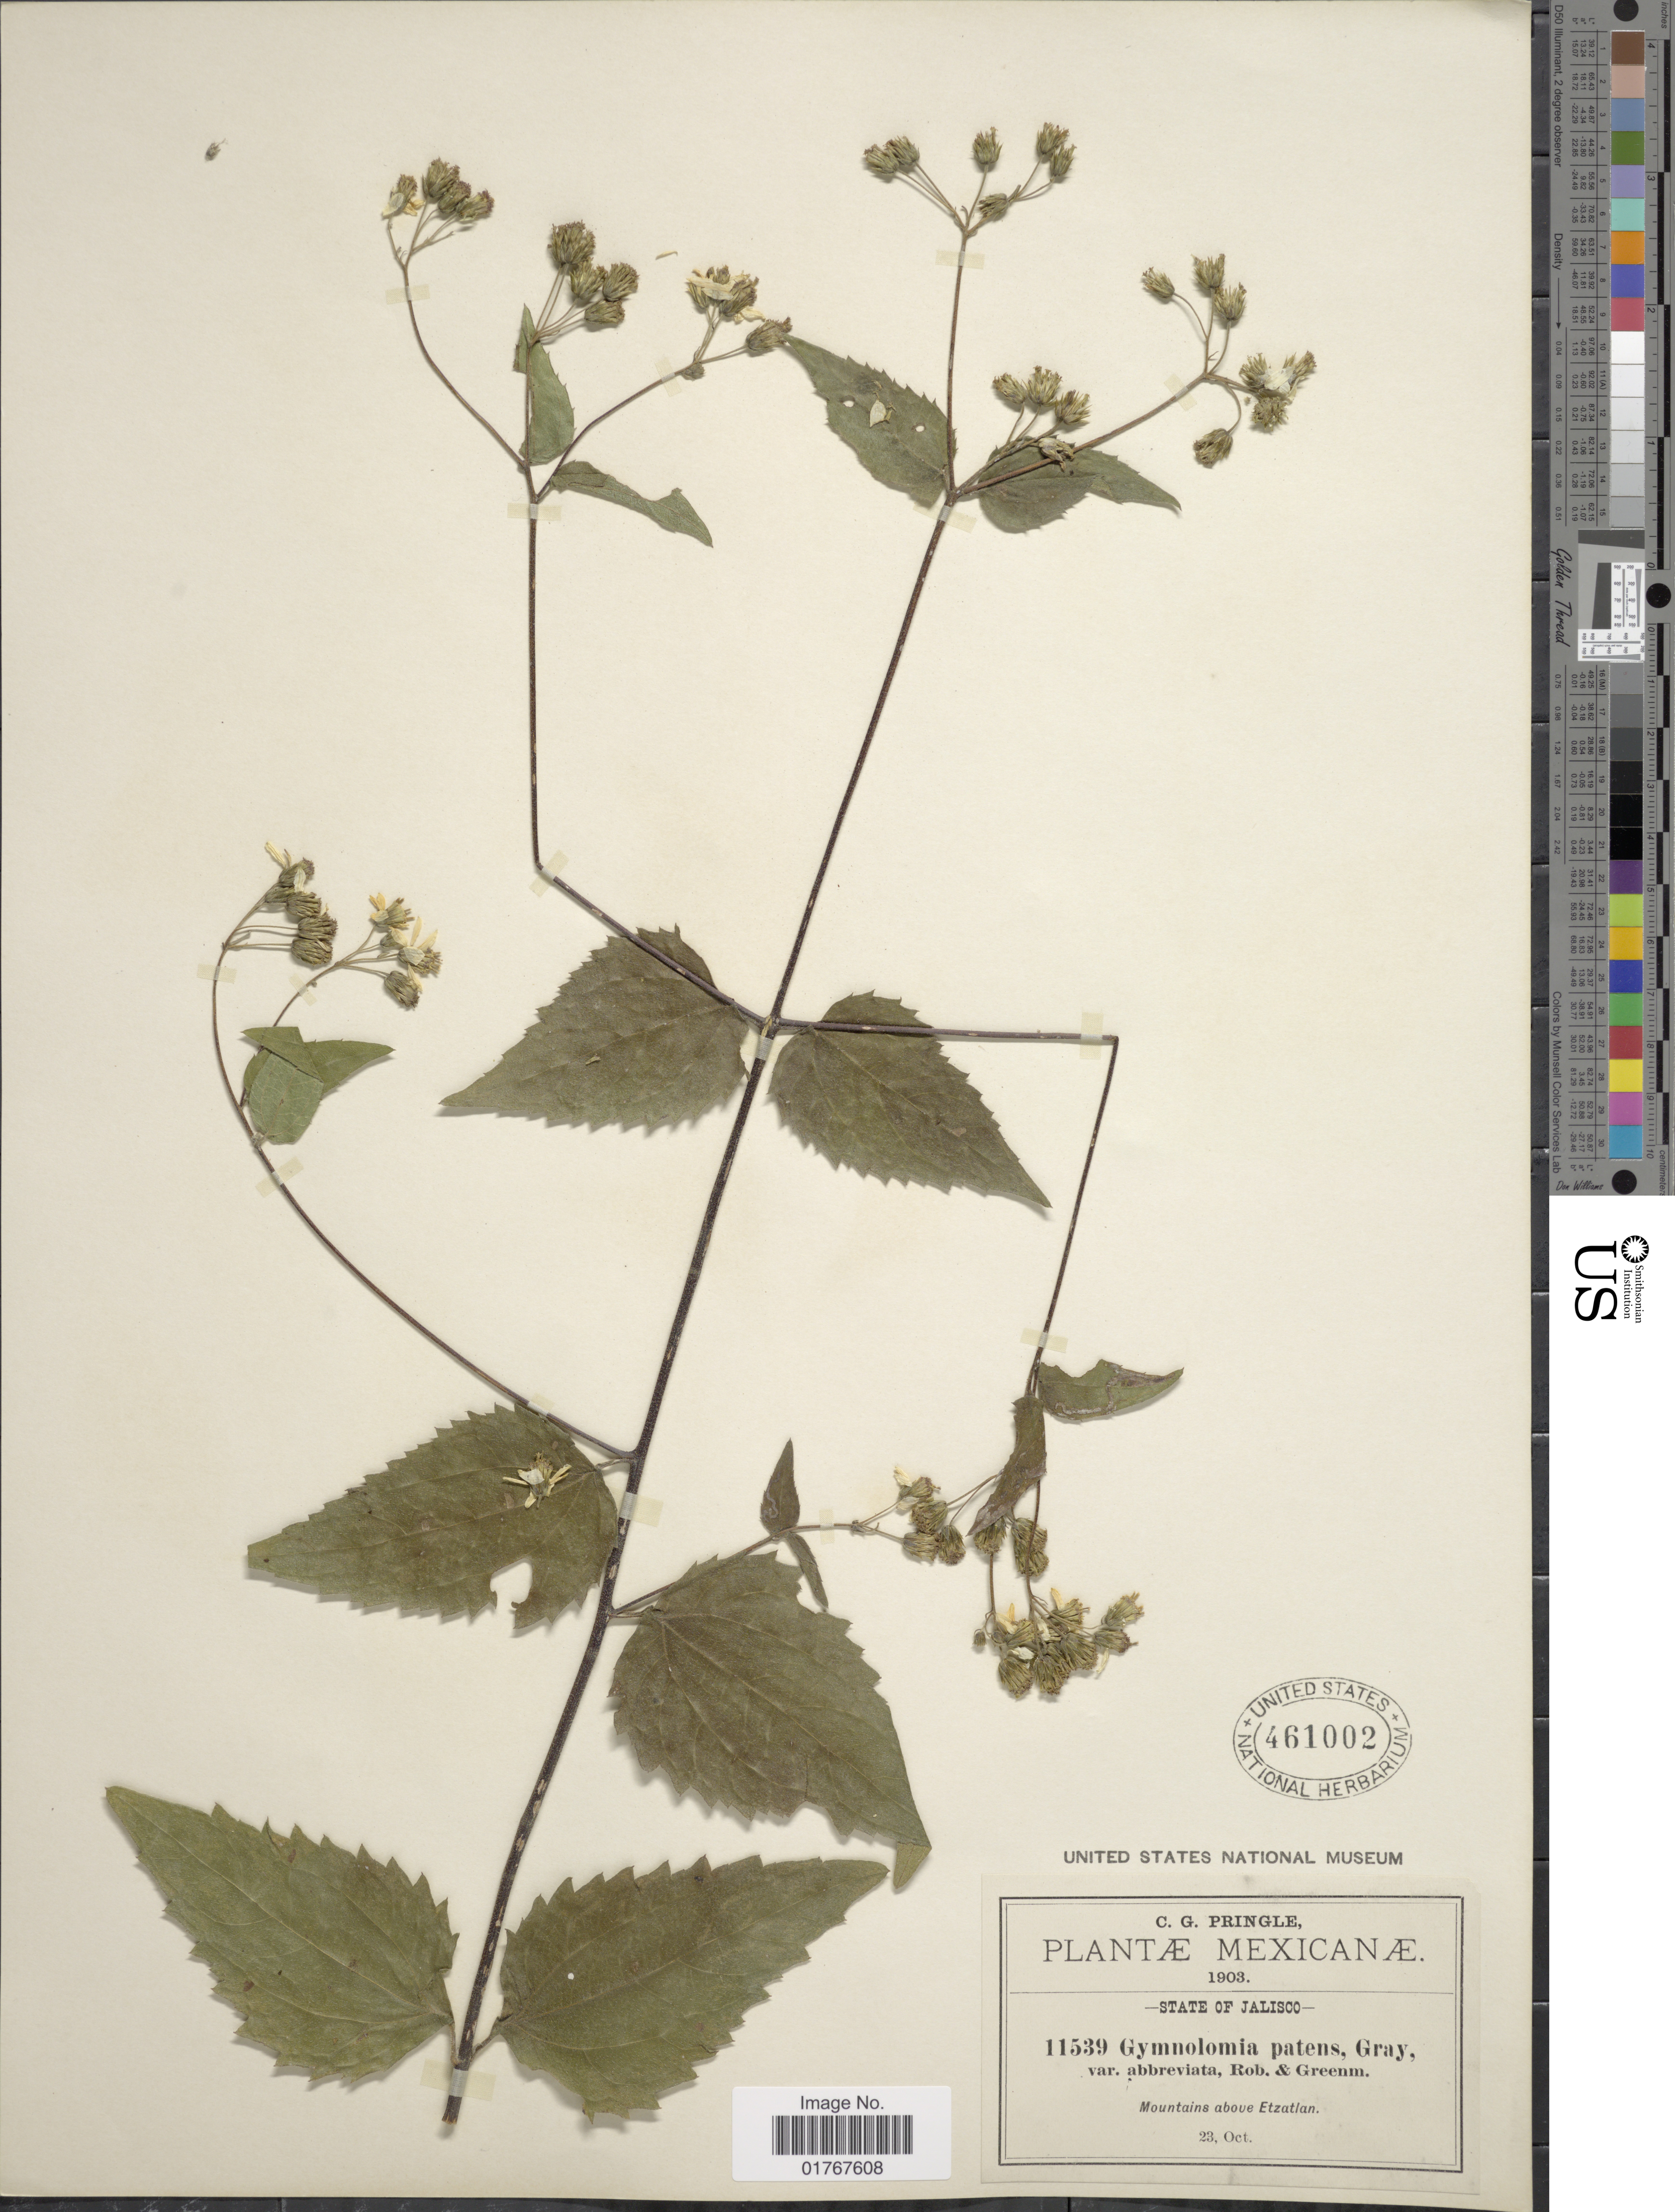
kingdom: Plantae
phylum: Tracheophyta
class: Magnoliopsida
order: Asterales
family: Asteraceae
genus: Viguiera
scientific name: Viguiera cordata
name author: (Hook. & Arn.) D'Arcy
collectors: C. G. Pringle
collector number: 11539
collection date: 1903-10-23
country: Mexico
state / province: Jalisco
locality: Mountains above Etzatlan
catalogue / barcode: US 461002